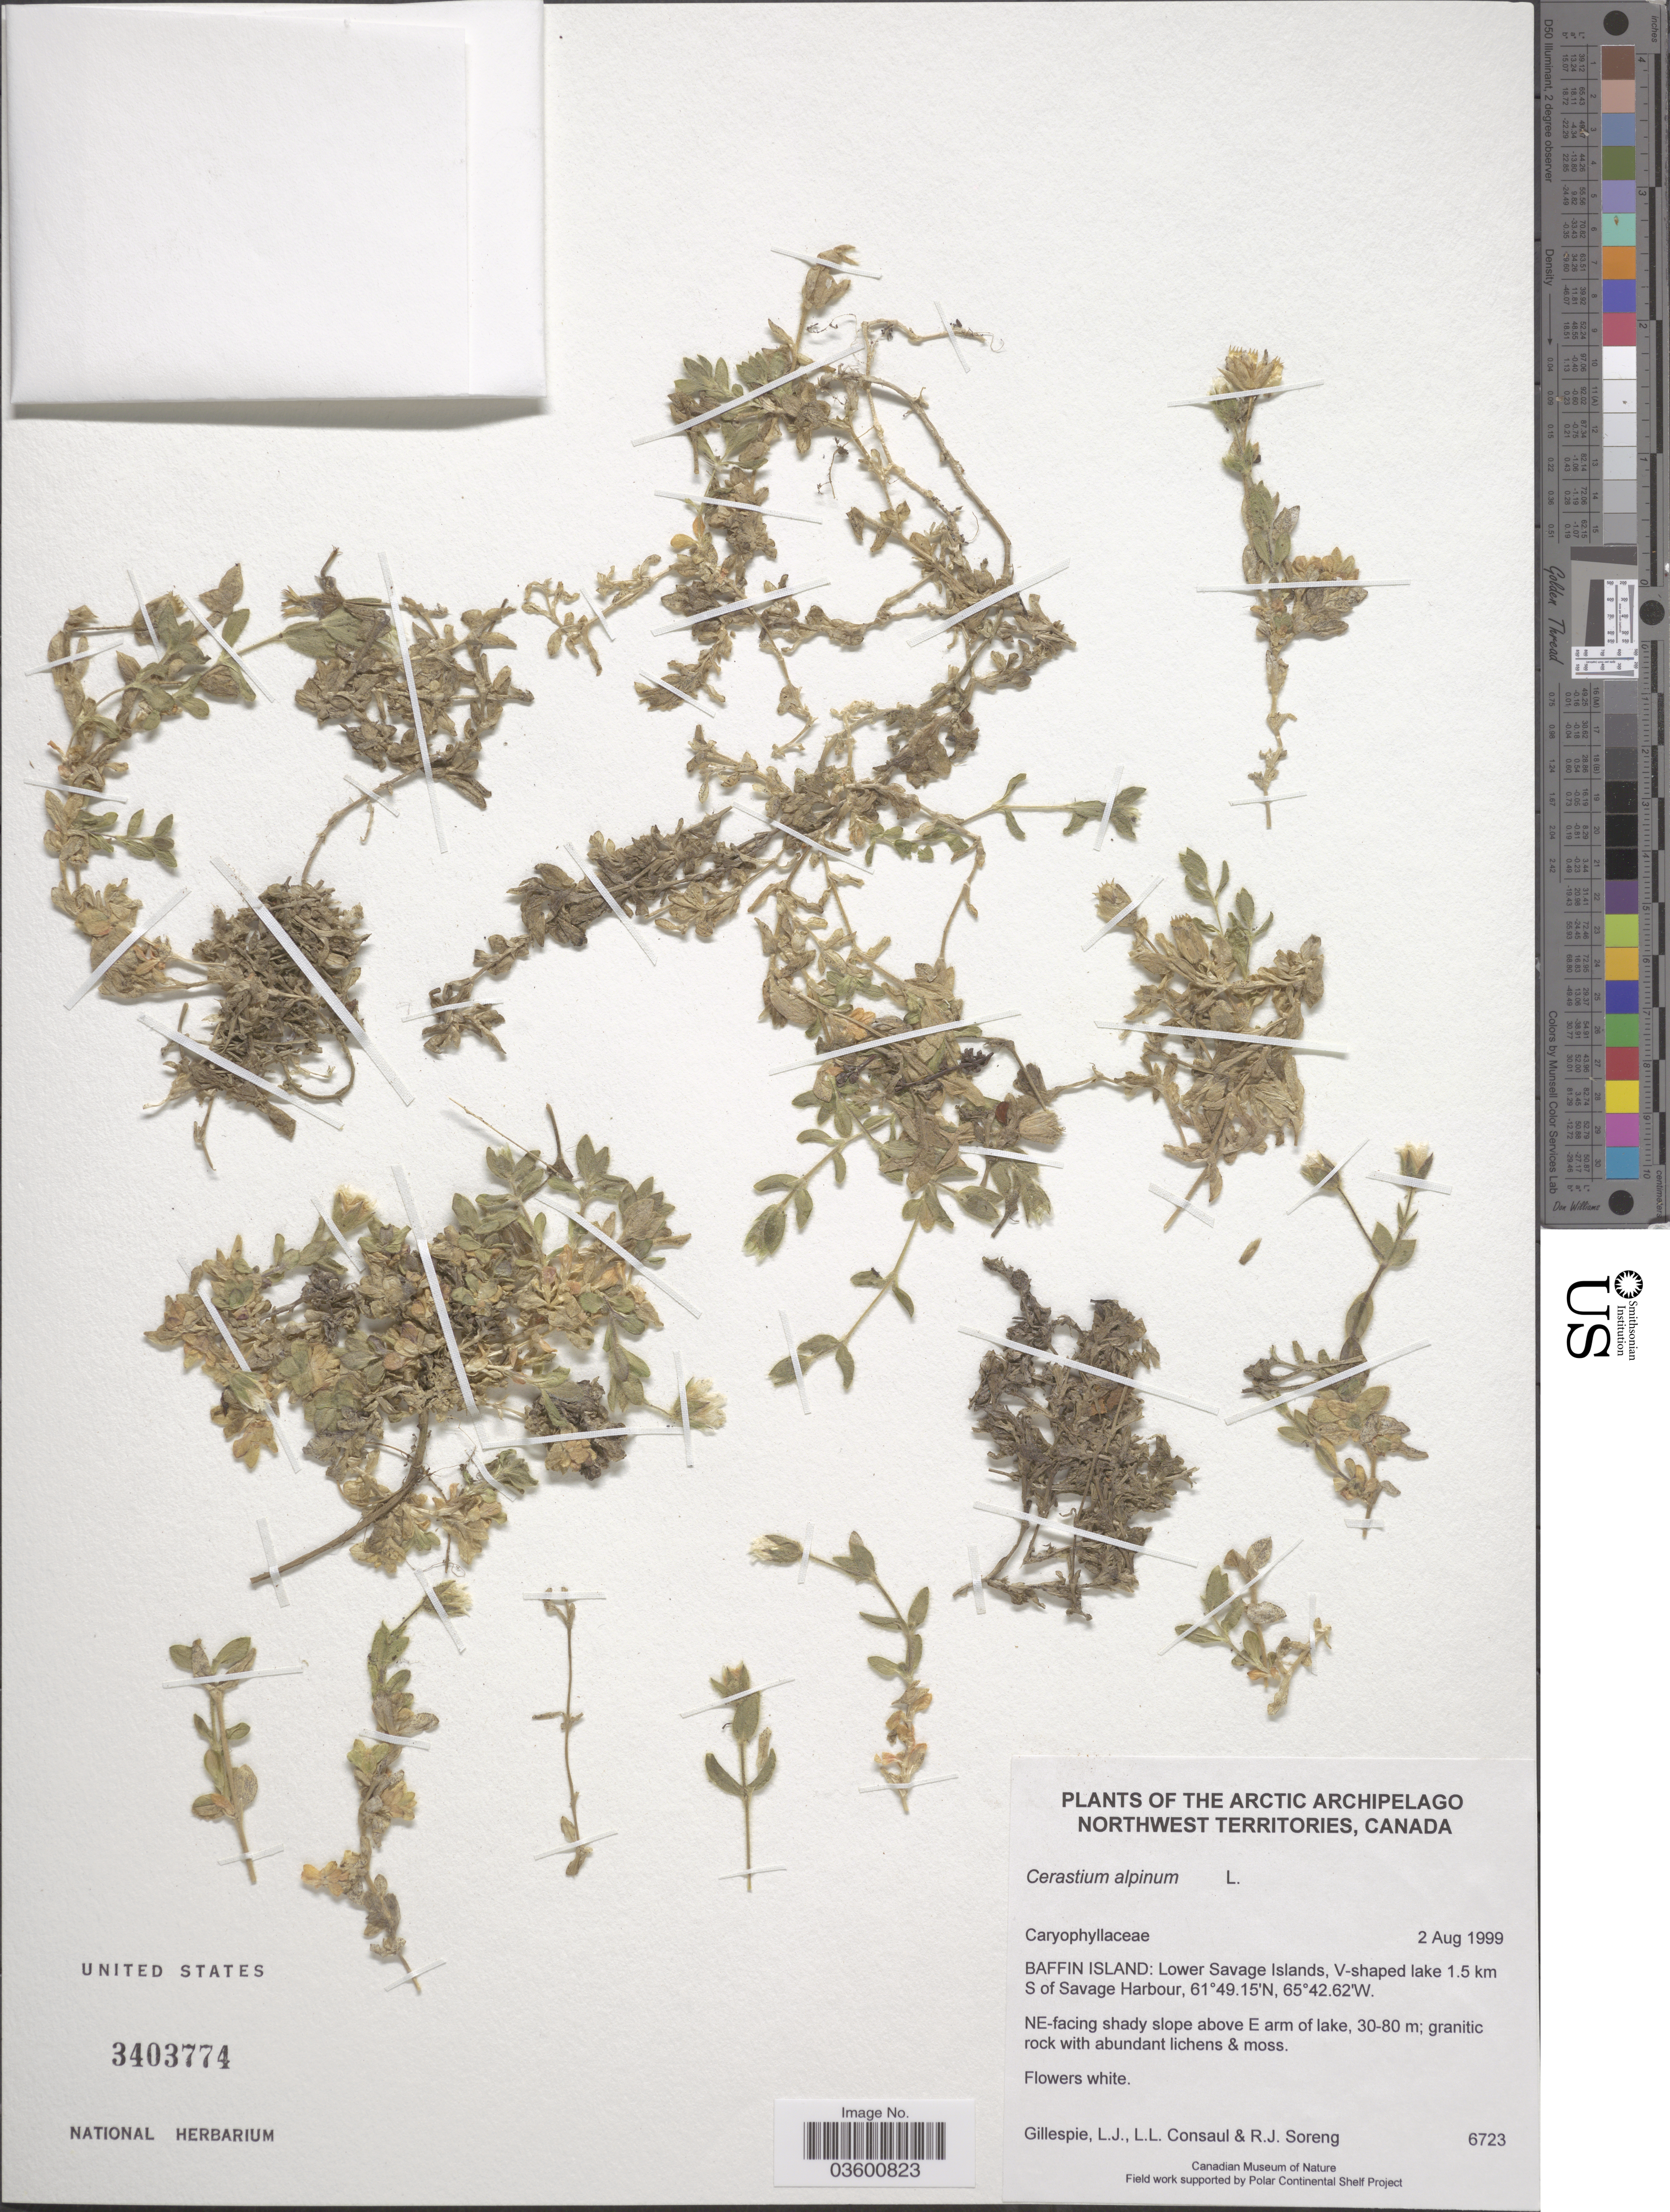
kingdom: Plantae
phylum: Tracheophyta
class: Magnoliopsida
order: Caryophyllales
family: Caryophyllaceae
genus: Cerastium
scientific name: Cerastium alpinum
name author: L.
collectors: L. Gillespie, L. Consaul & R. J. Soreng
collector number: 6723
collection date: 1999-08-02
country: Canada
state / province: Northwest Territories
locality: The Arctic Archipelago. Baffin Island: Lower Savage Islands, V-shaped lake 1.5 km S of Savage Harbour. NE-facing shady slope above E arm of lake.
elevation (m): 30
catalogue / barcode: US 3403774